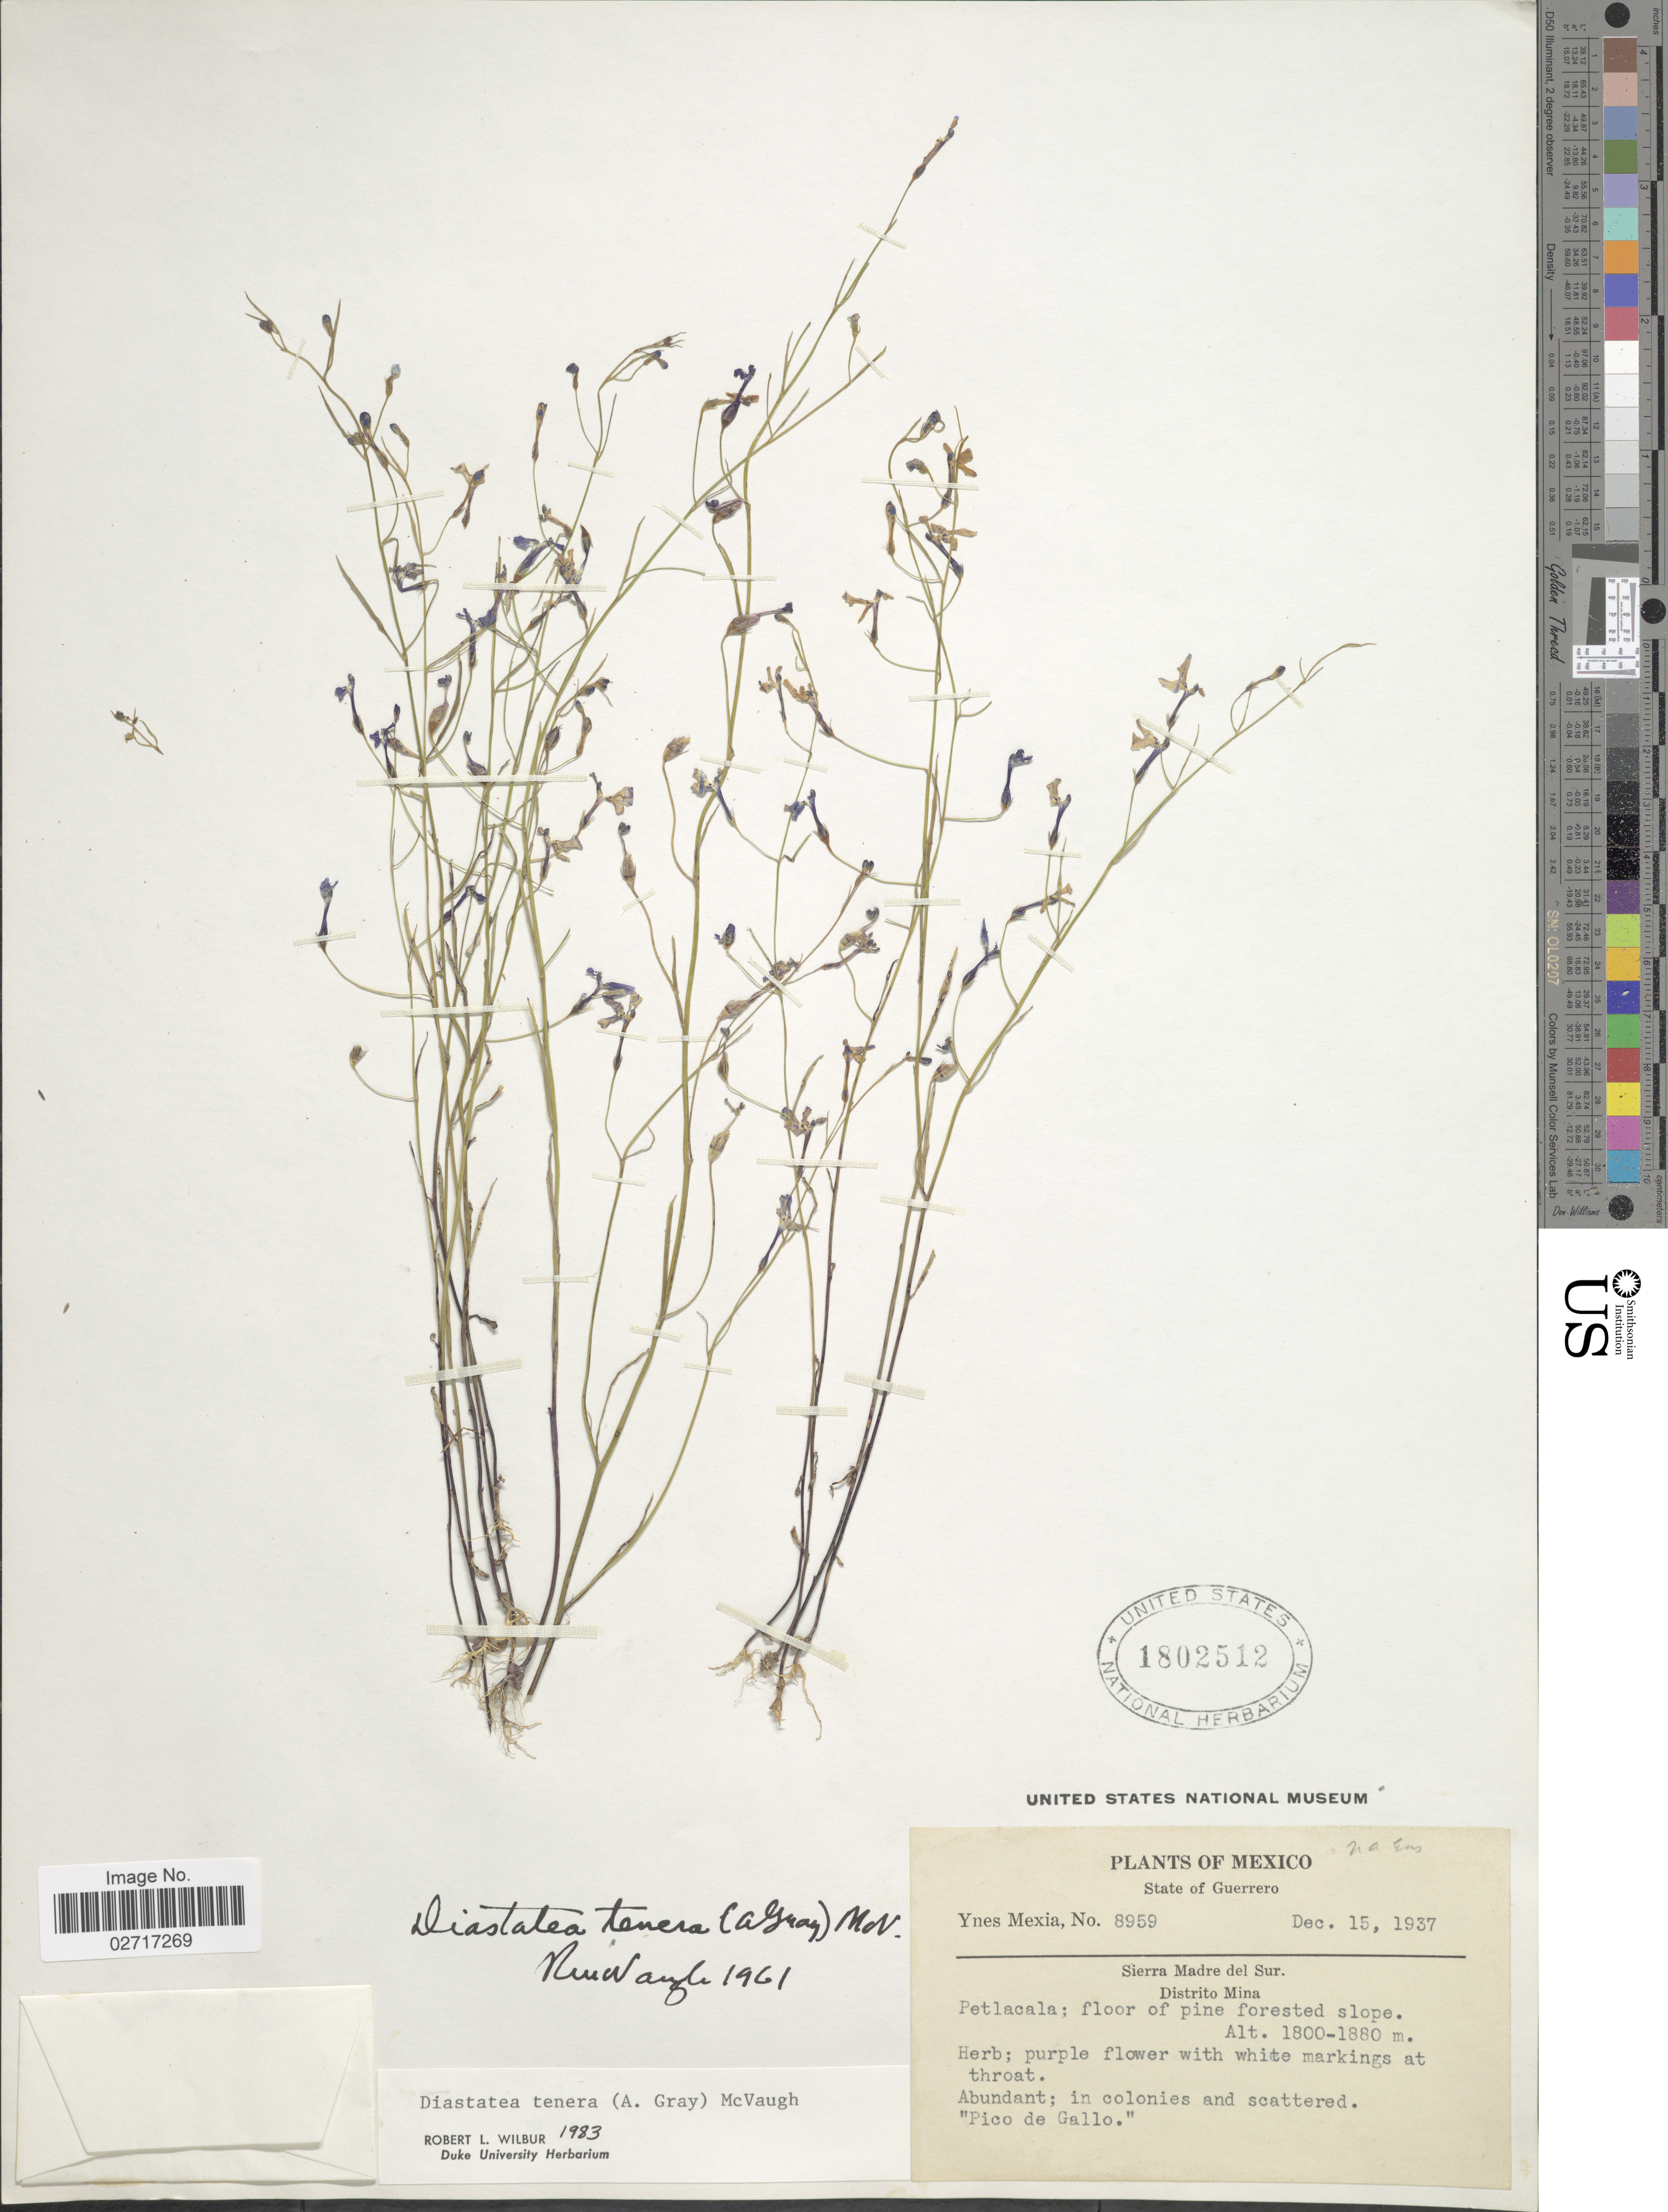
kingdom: Plantae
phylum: Tracheophyta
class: Magnoliopsida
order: Asterales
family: Campanulaceae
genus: Diastatea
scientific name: Diastatea tenera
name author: (A. Gray) McVaugh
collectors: Y. Mexia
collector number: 8959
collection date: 1937-12-15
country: Mexico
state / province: Guerrero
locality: Sierra Madre del Sur. Distrito Mina. Petlacala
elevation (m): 1800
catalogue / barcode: US 1802512